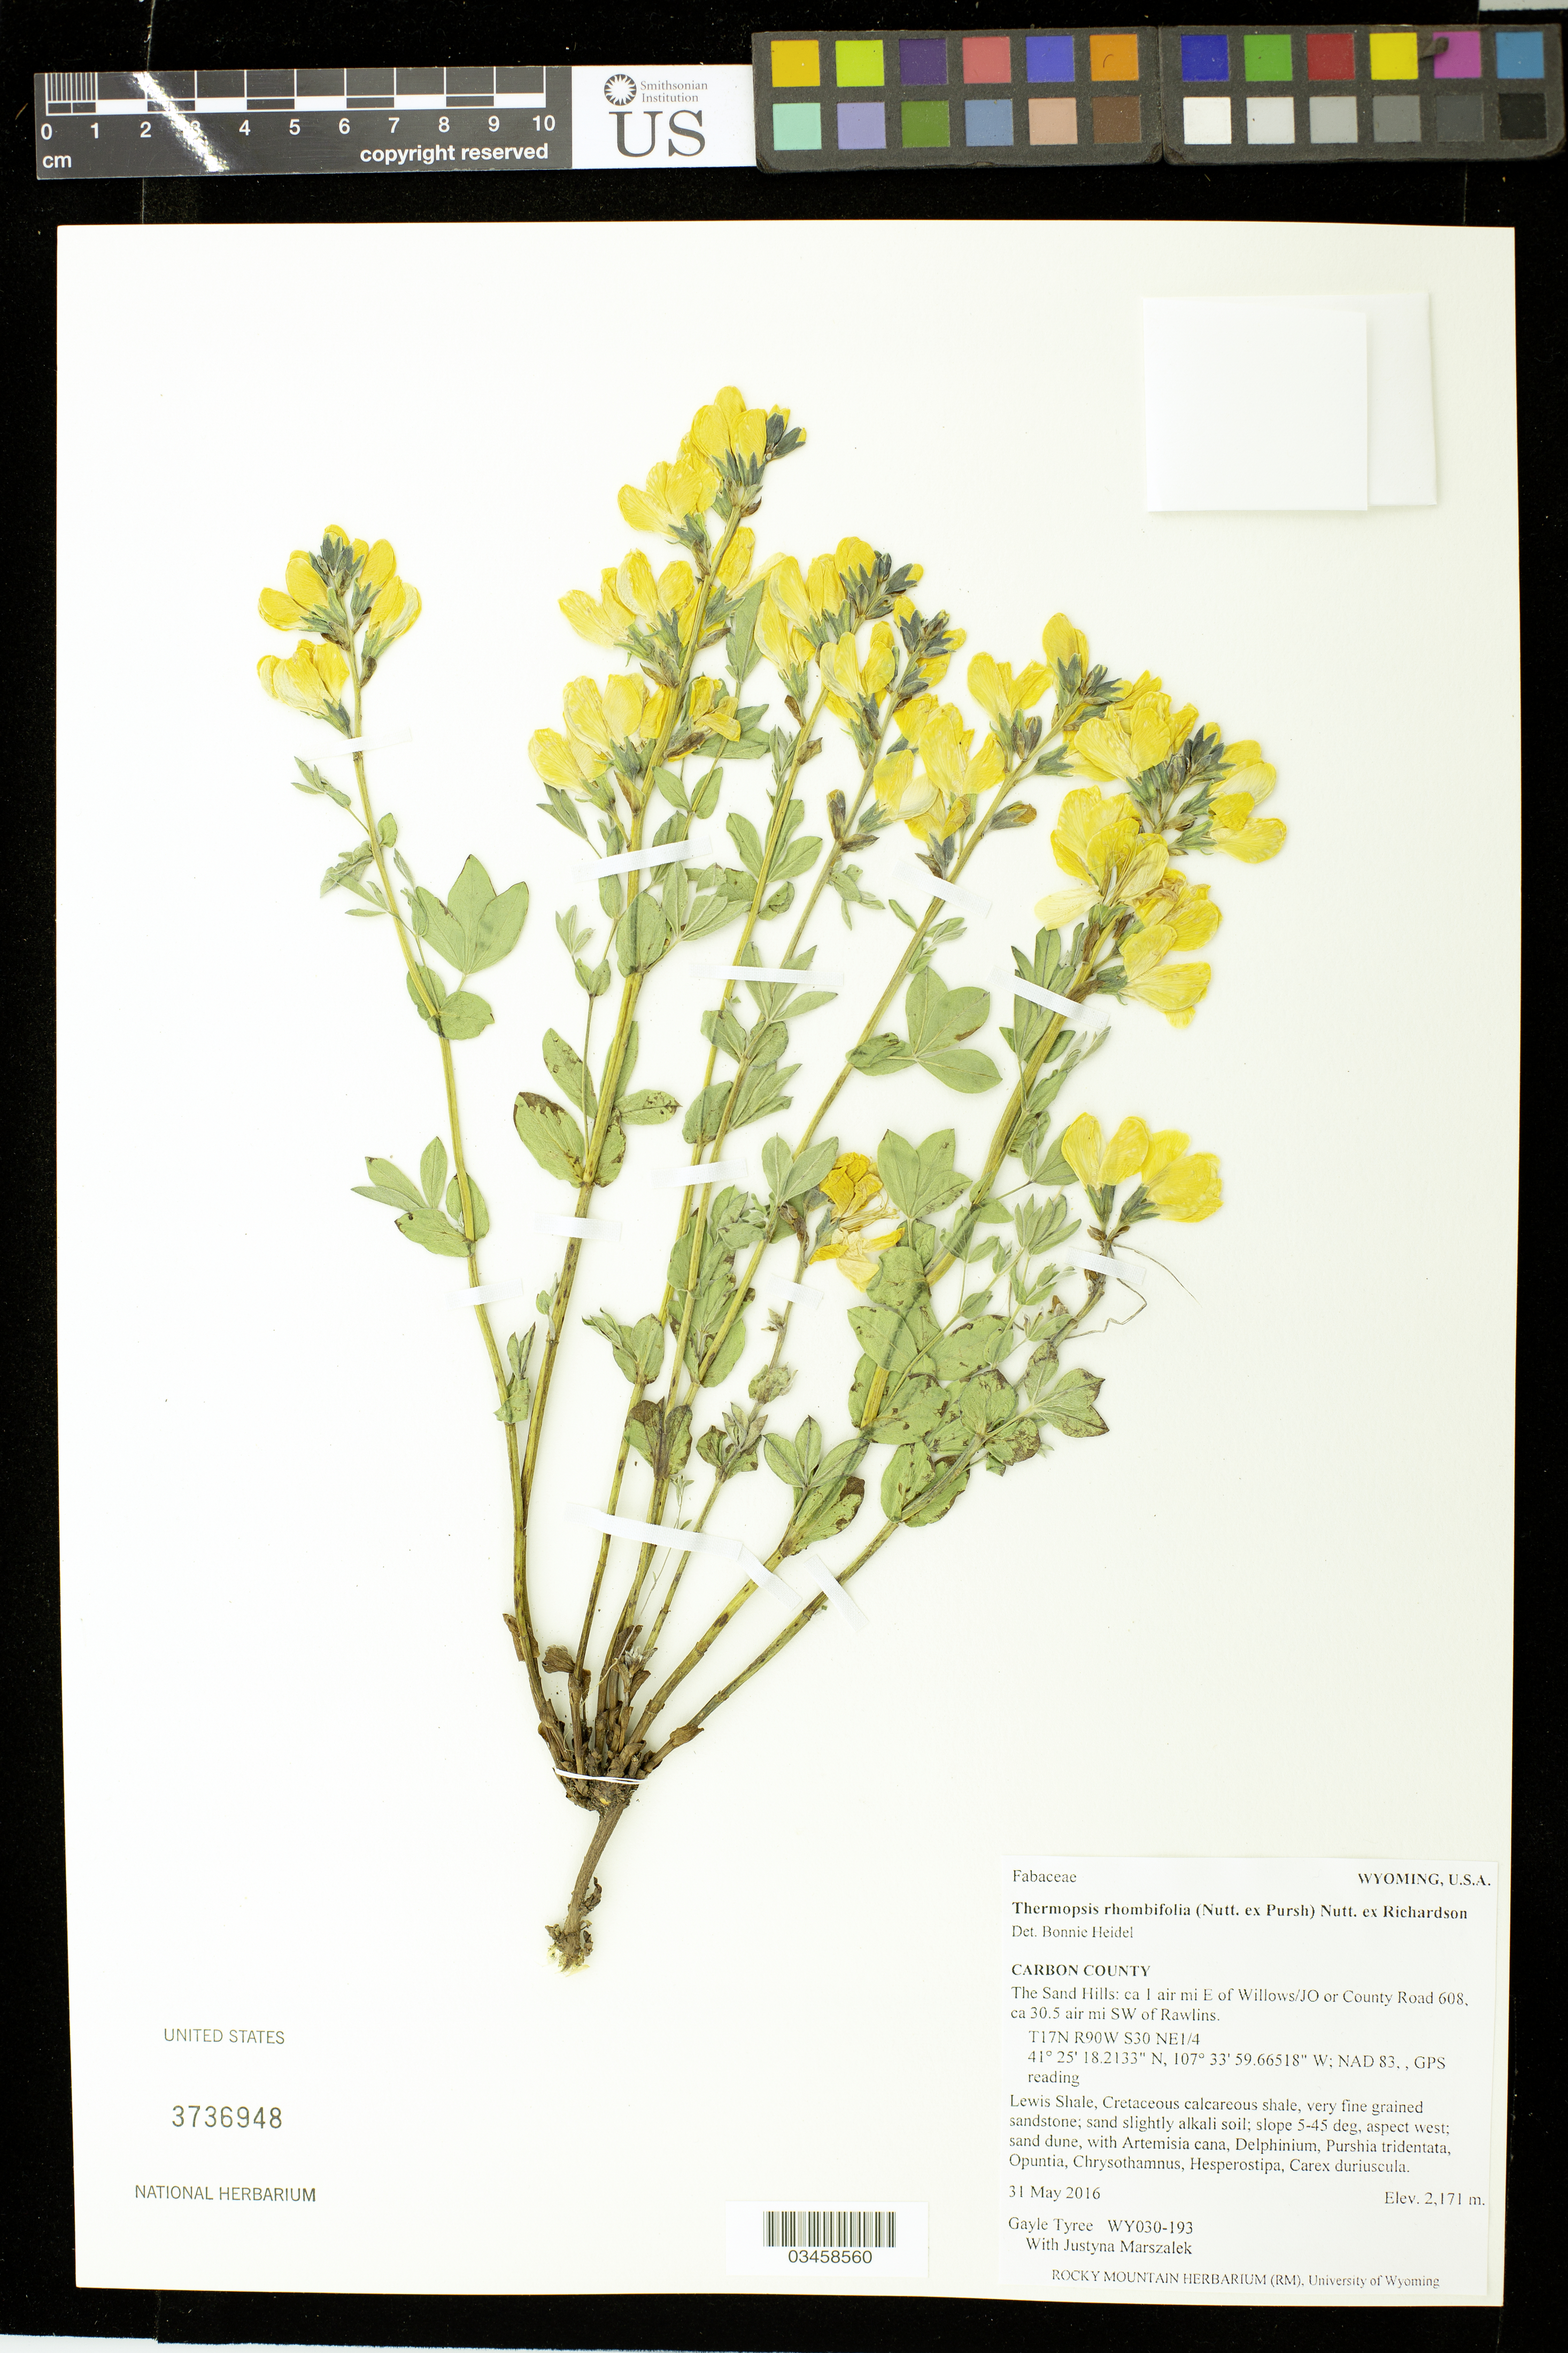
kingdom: Plantae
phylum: Tracheophyta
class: Magnoliopsida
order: Fabales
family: Fabaceae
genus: Thermopsis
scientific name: Thermopsis rhombifolia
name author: Richardson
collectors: G. Tyree & J. Marszalek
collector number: WY030-193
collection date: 2016-05-31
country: United States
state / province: Wyoming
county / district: Carbon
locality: The Sand Hills, 1 air mi. E of Willows/JO or County Road 608, 30.5 air mi. SW of Rawlins. T17N R90W S30 NE1/4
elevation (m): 2171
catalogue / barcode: US 3736948